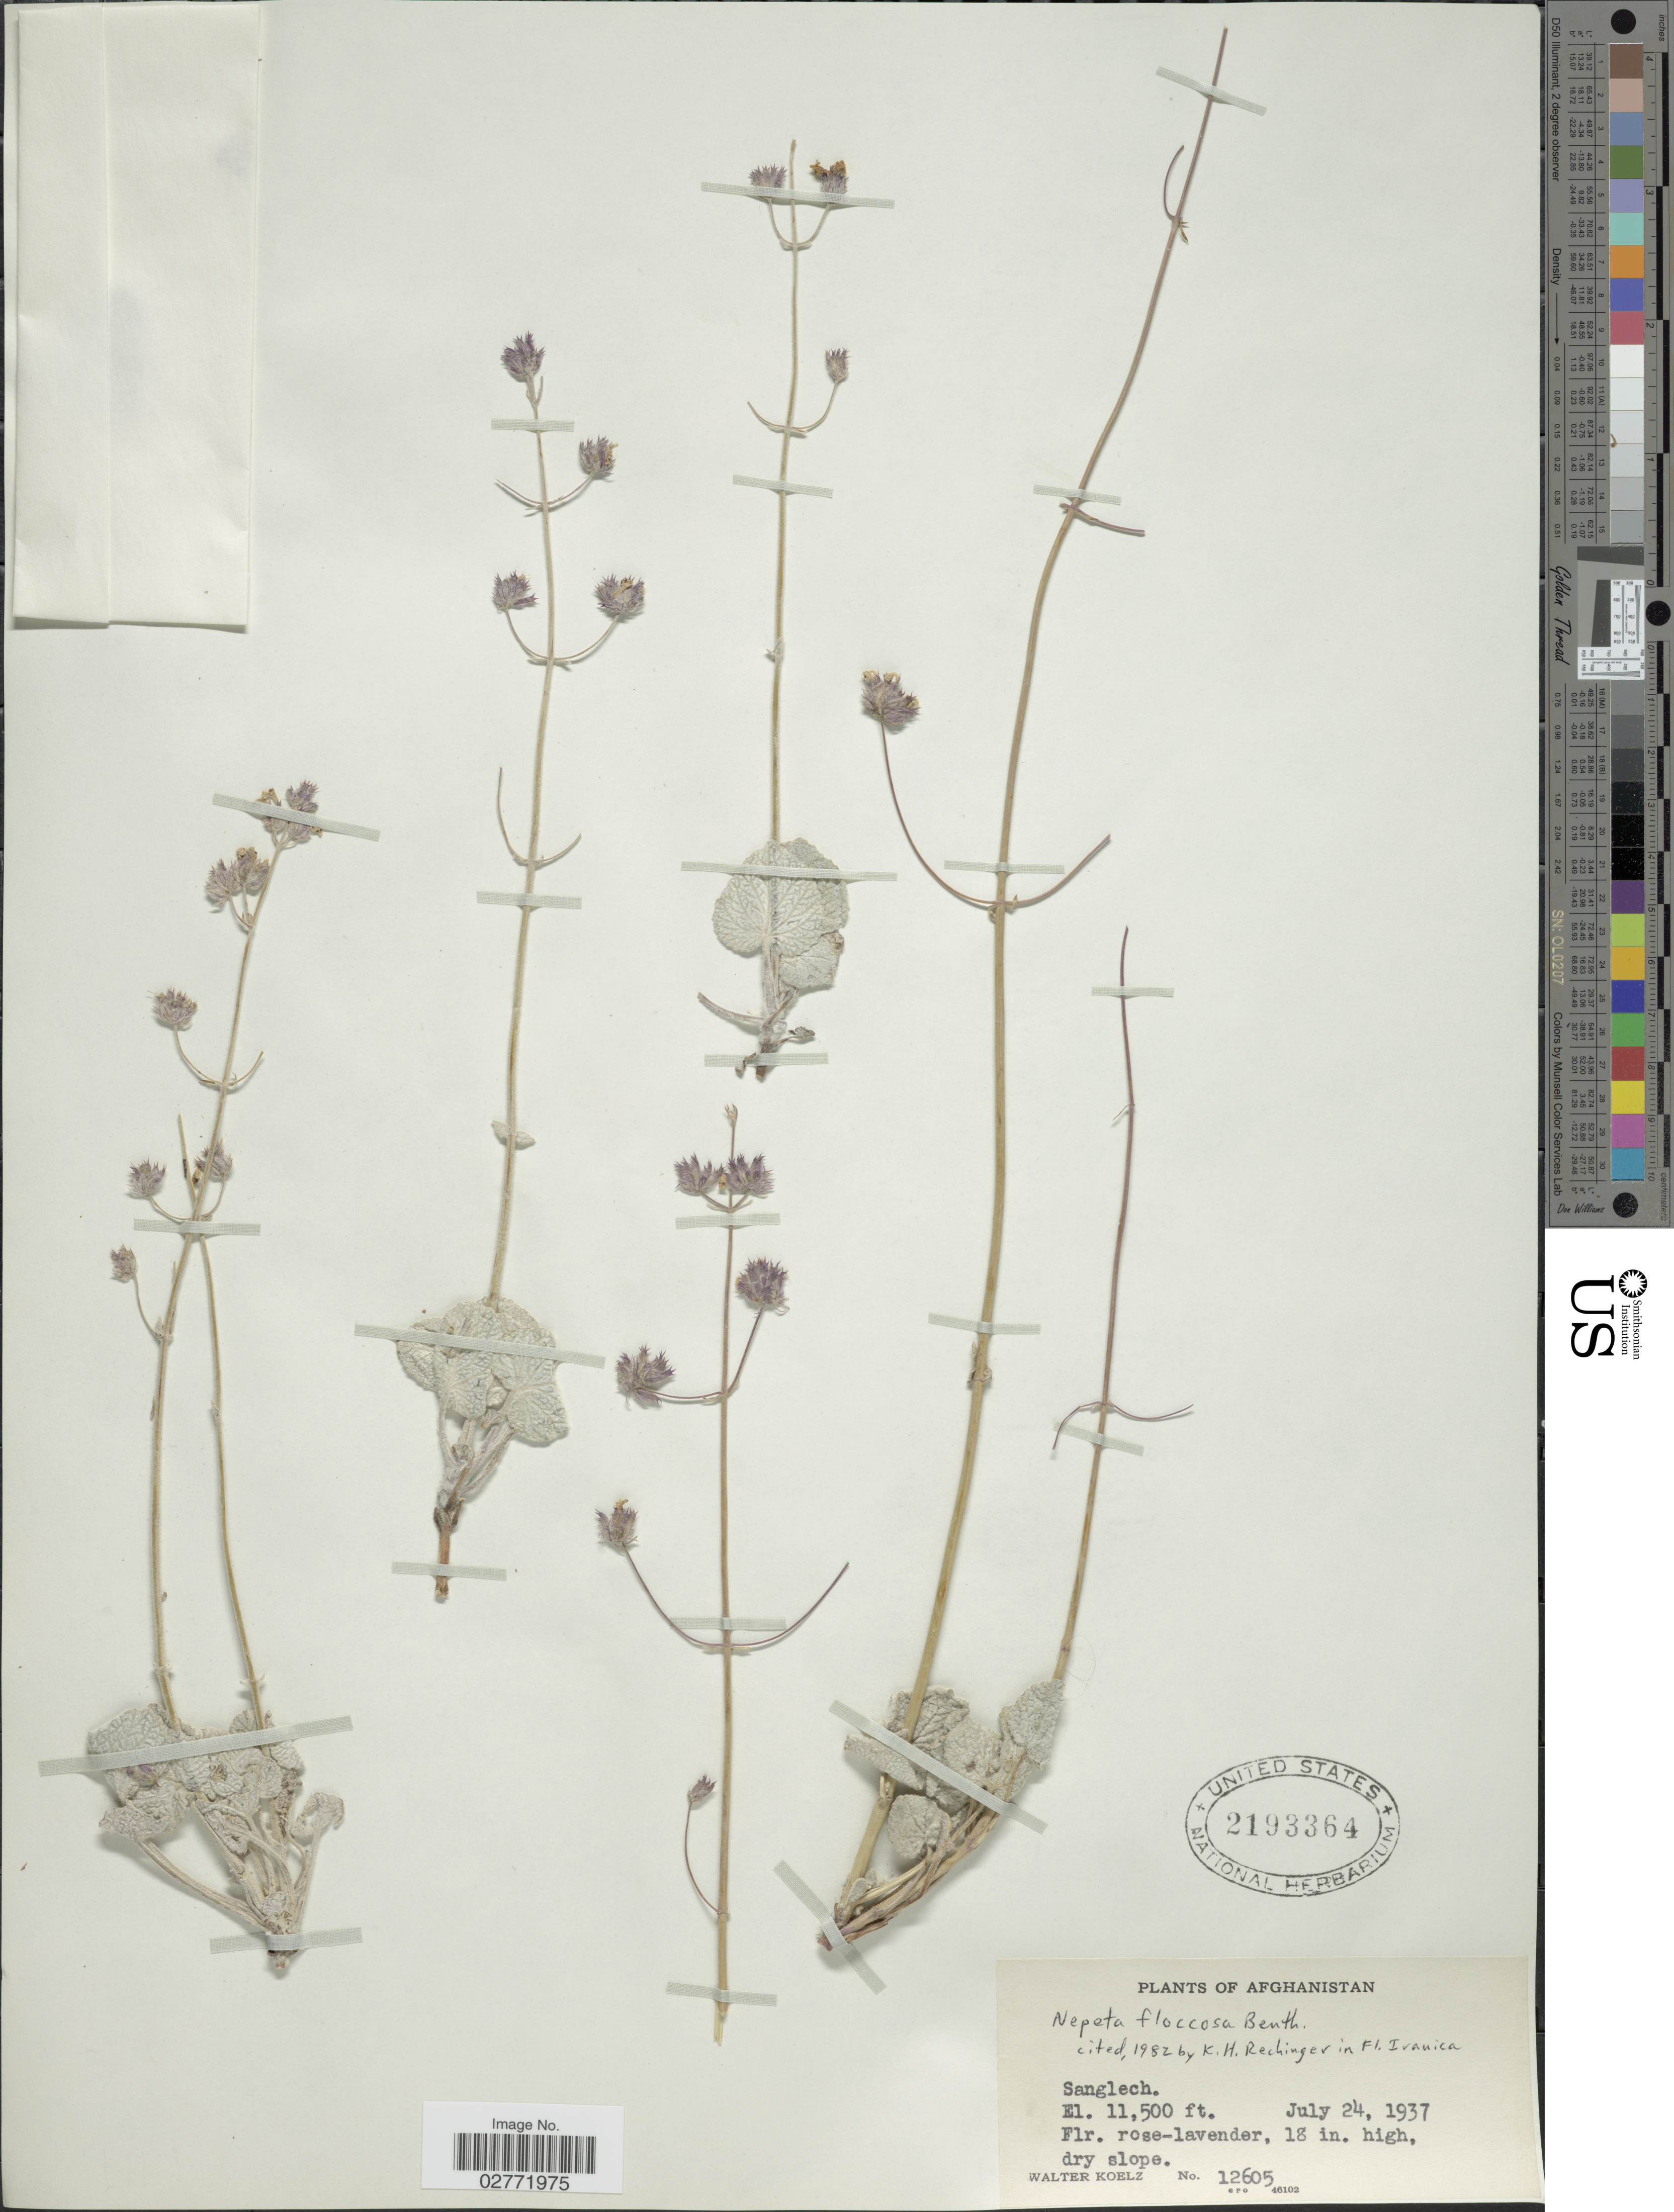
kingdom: Plantae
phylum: Tracheophyta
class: Magnoliopsida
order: Lamiales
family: Lamiaceae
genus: Nepeta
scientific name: Nepeta floccosa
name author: Benth.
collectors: W. N. Koelz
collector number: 12605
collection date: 1937-07-24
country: Afghanistan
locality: Sanglech.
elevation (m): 3505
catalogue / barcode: US 2193364